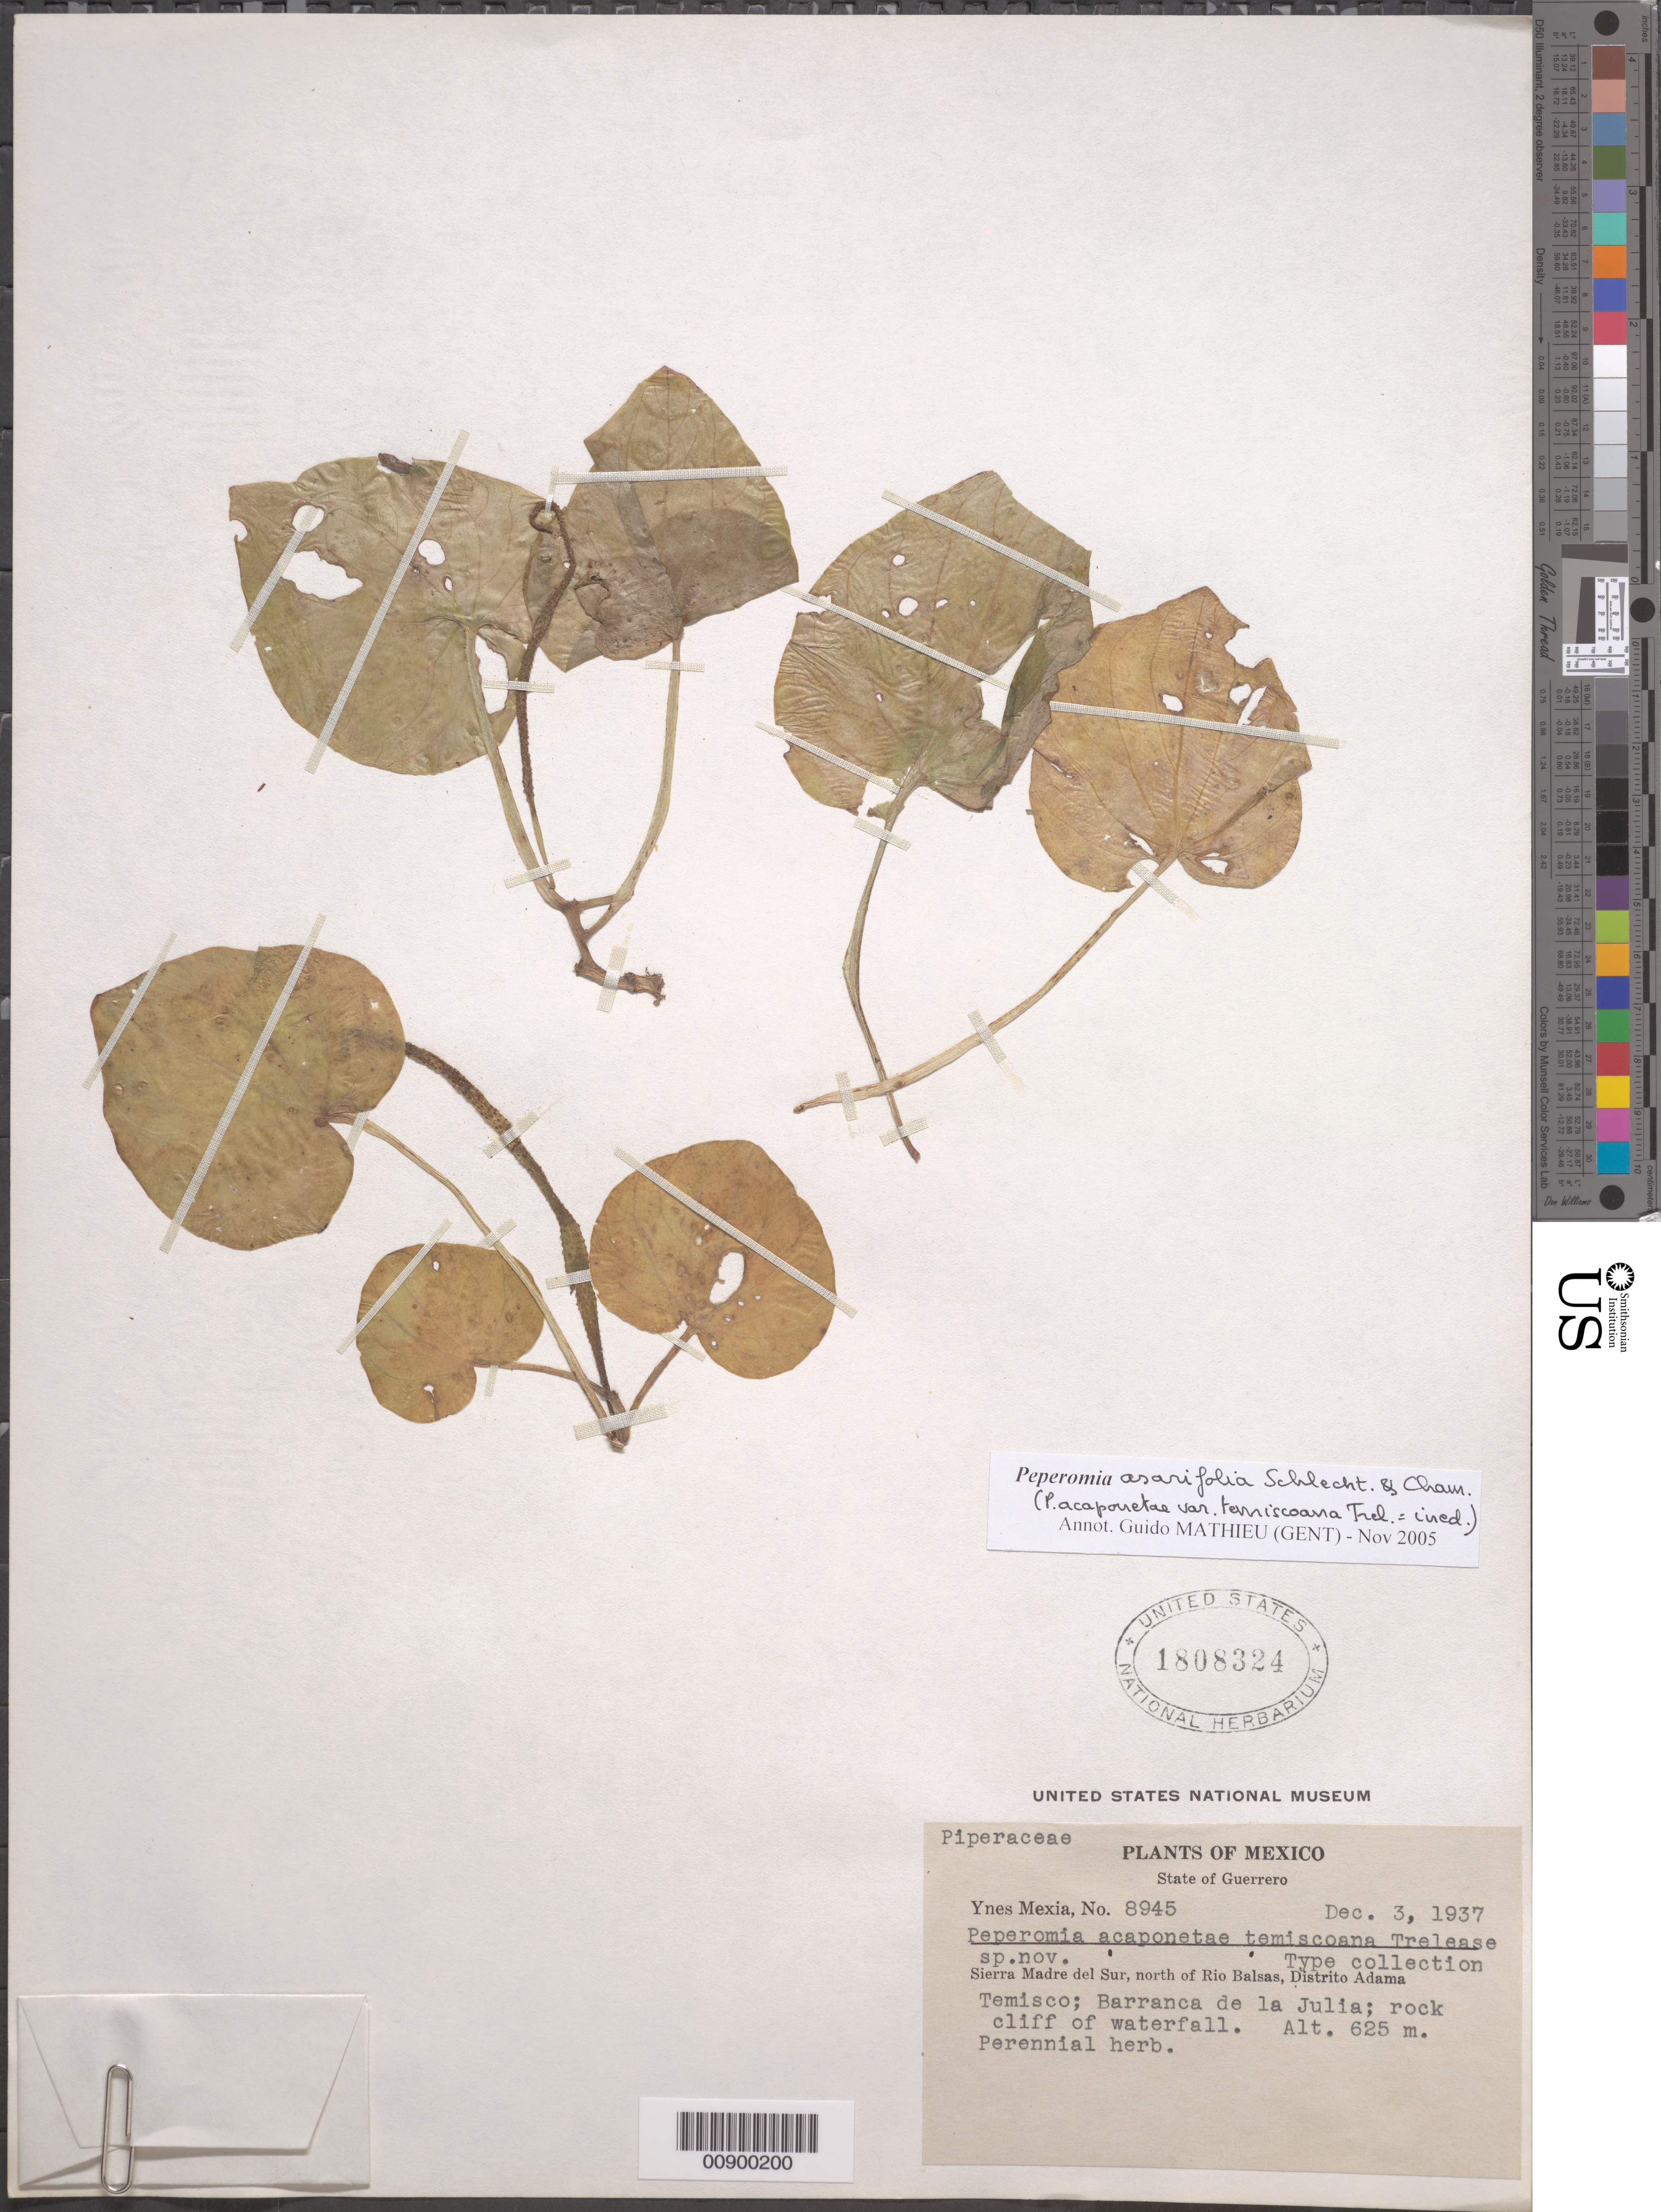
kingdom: Plantae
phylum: Tracheophyta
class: Magnoliopsida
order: Piperales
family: Piperaceae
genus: Peperomia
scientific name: Peperomia asarifolia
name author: Schltdl. & Cham.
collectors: Y. Mexia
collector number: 8945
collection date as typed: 03 Dec 1937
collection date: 1937-12-03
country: Mexico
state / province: Guerrero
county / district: Adama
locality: Temisco; Barranca de la Julia. Sierra Madre del Sur, north of Río Balsas, Distrito Adama, Guerrero.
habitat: Rock cliff of waterfall.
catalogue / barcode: US 1808324